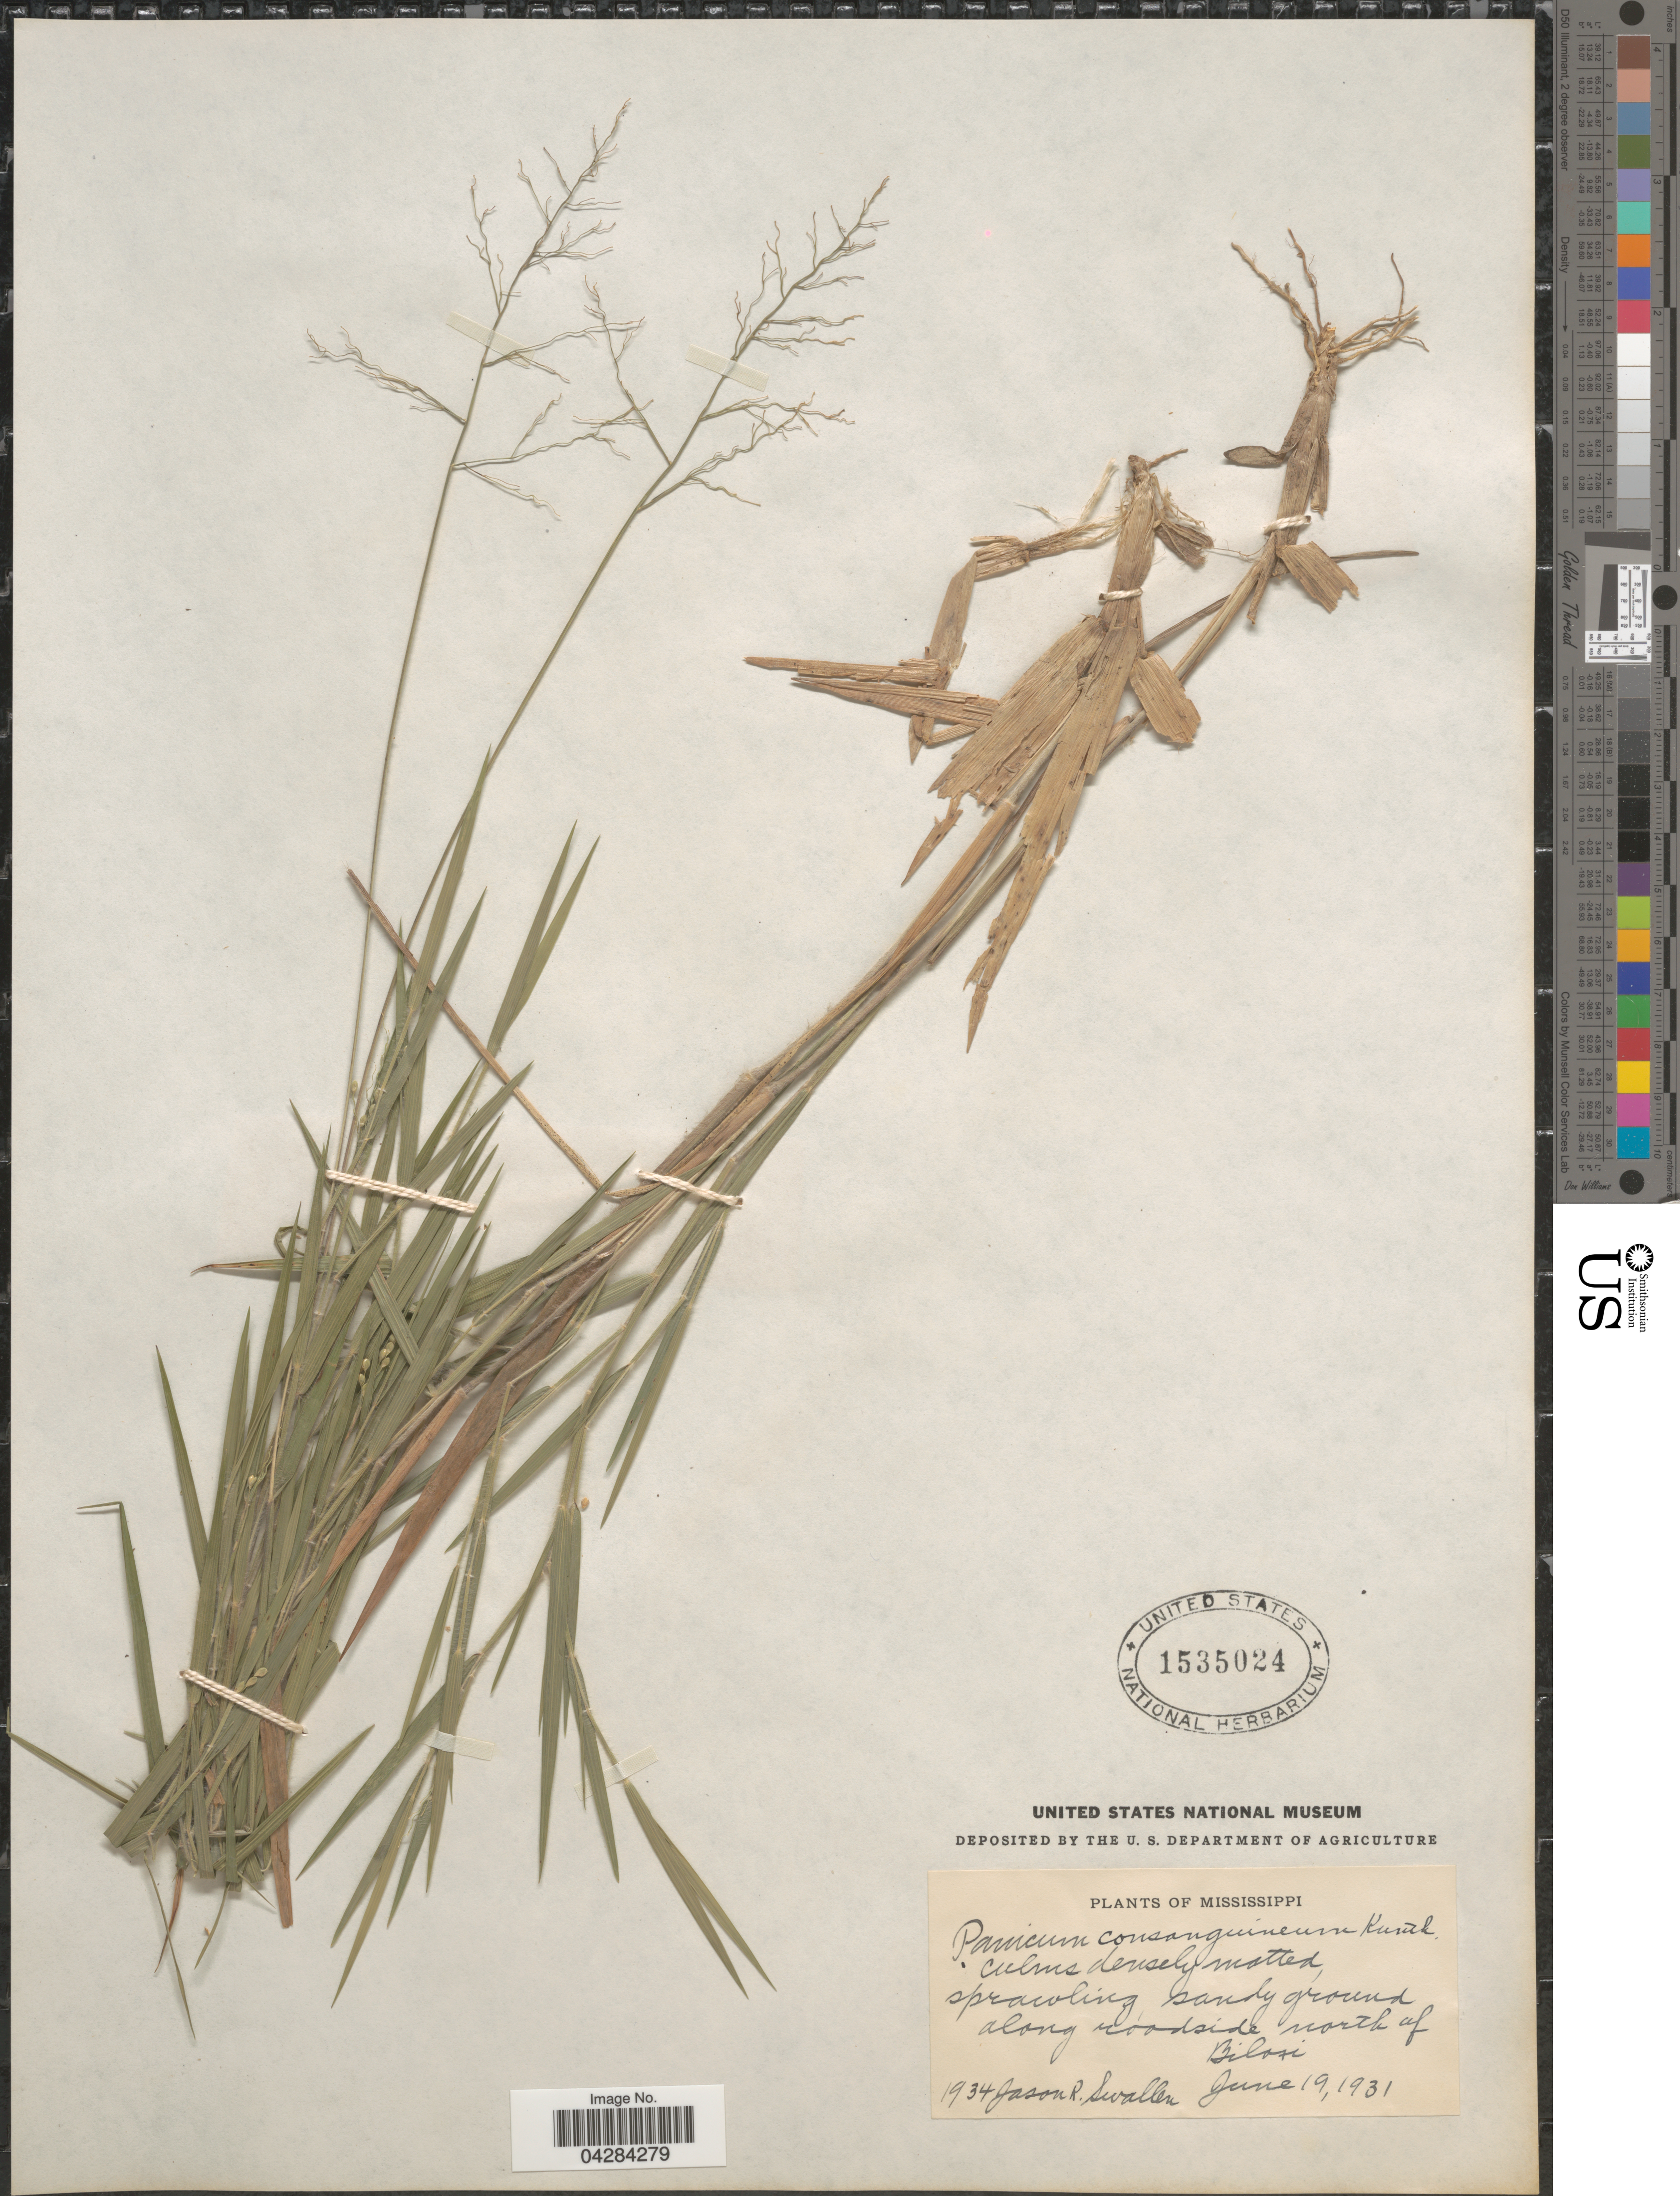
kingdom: Plantae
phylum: Tracheophyta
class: Liliopsida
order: Poales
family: Poaceae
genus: Dichanthelium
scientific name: Dichanthelium oligosanthes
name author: (Schult.) Gould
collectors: J. R. Swallen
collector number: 1934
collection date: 1931-06-19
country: United States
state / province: Mississippi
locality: Along roadside north of Biloxi.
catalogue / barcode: US 1535024